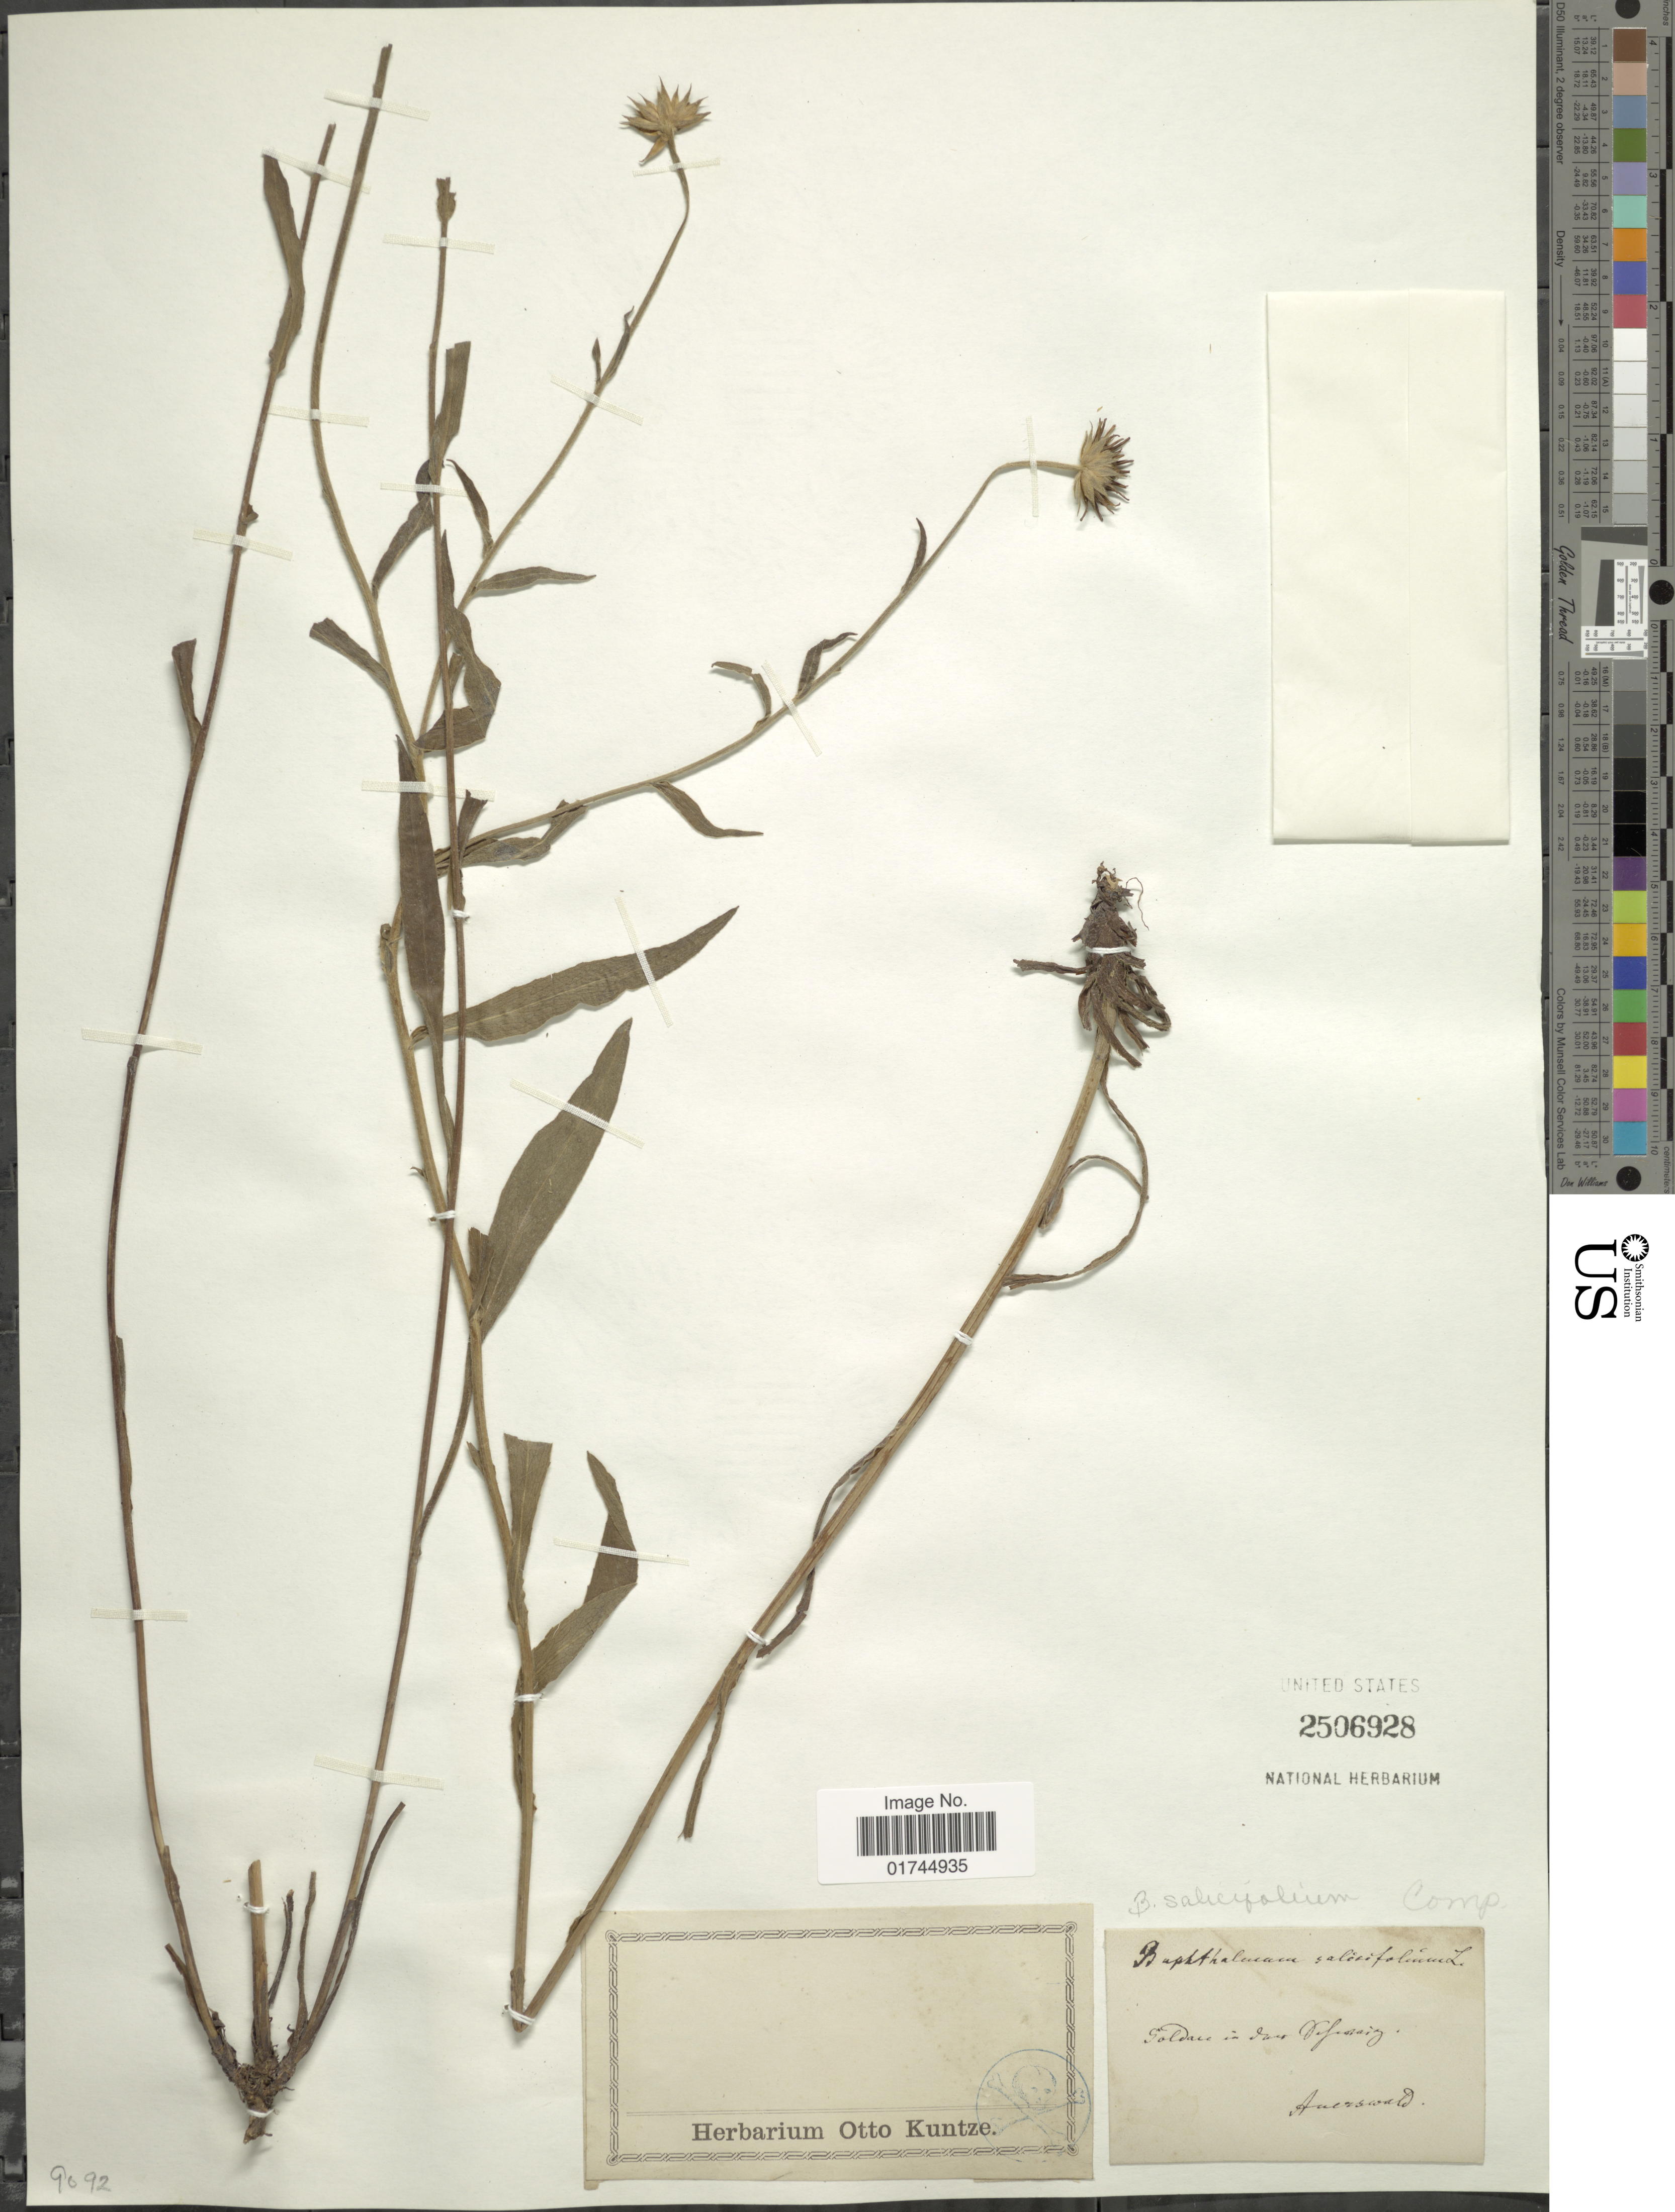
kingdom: Plantae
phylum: Tracheophyta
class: Magnoliopsida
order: Asterales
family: Asteraceae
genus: Buphthalmum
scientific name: Buphthalmum salicifolium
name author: L.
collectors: Anerswald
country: Germany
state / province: Sachsen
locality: Golden in Our Vefinaig. [interpreted]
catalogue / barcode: US 2506928